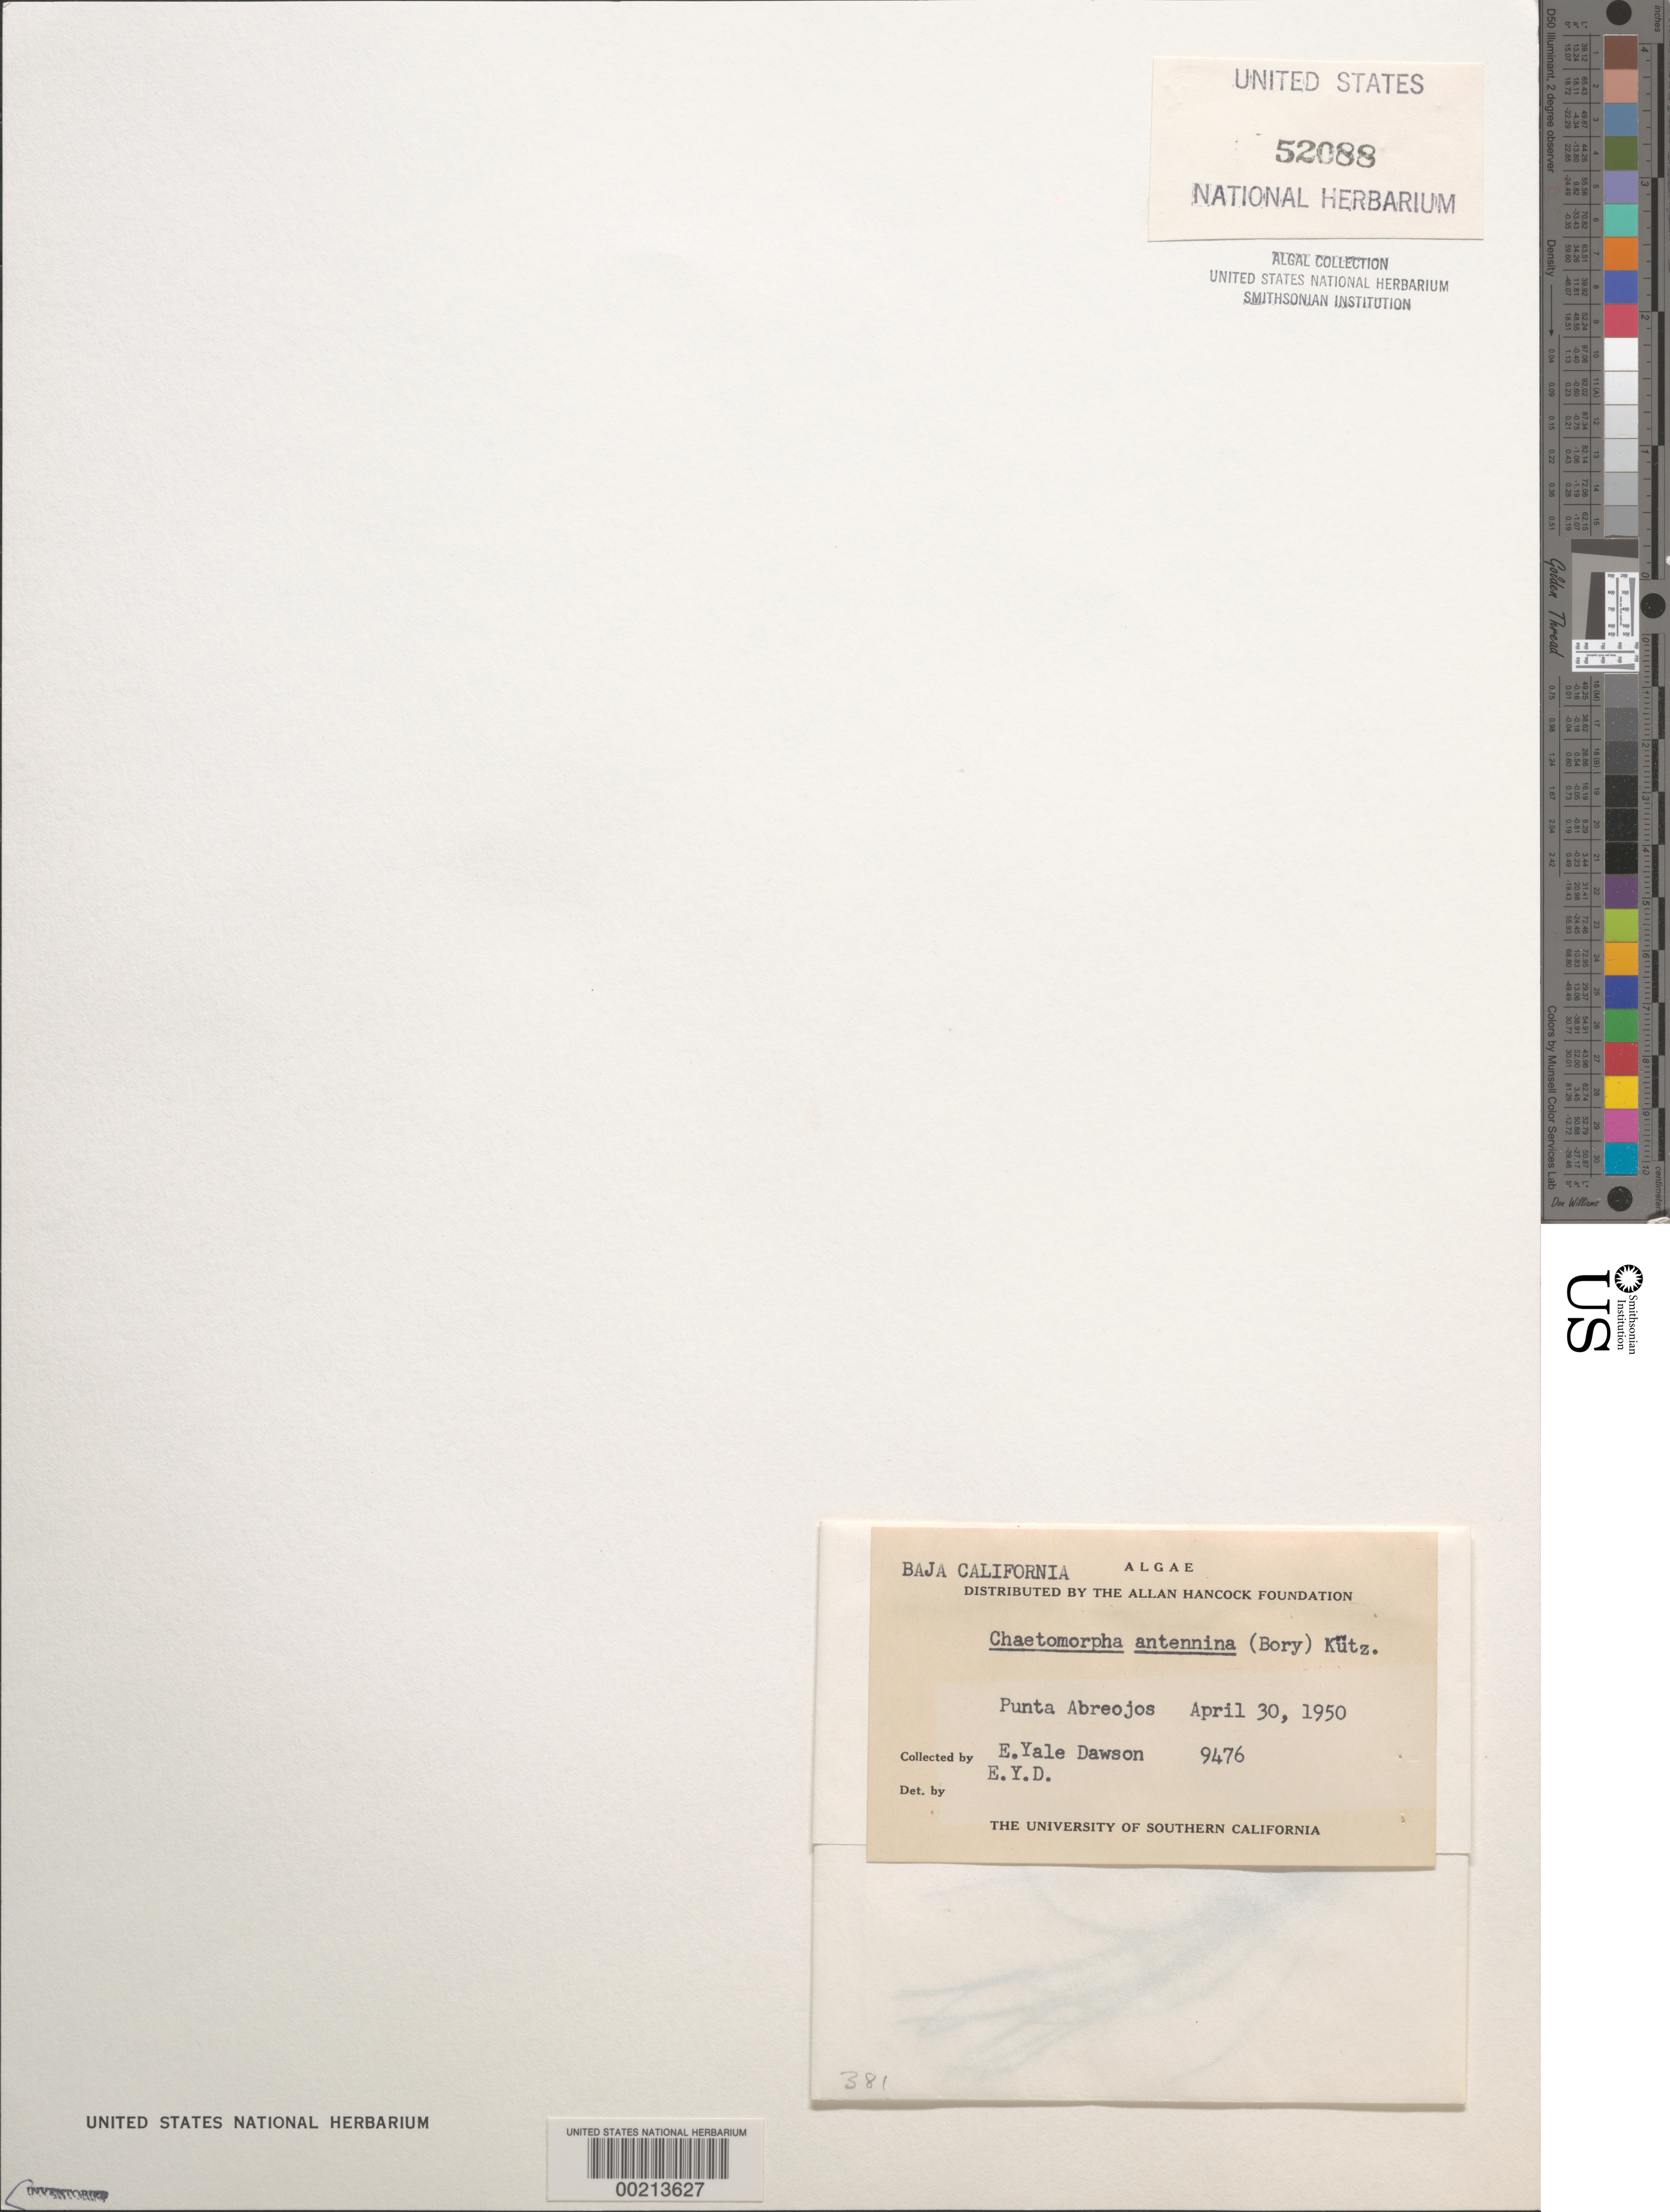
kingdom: Plantae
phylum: Chlorophyta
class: Ulvophyceae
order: Cladophorales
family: Cladophoraceae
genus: Chaetomorpha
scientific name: Chaetomorpha antennina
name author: (Bory) Kütz.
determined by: Dawson, E. Y.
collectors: E. Y. Dawson & M. Gilmartin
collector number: EYD 9476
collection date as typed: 30 Apr 1950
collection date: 1950-04-30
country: Mexico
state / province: Baja California Sur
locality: Punta Abreojos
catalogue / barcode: US 52088